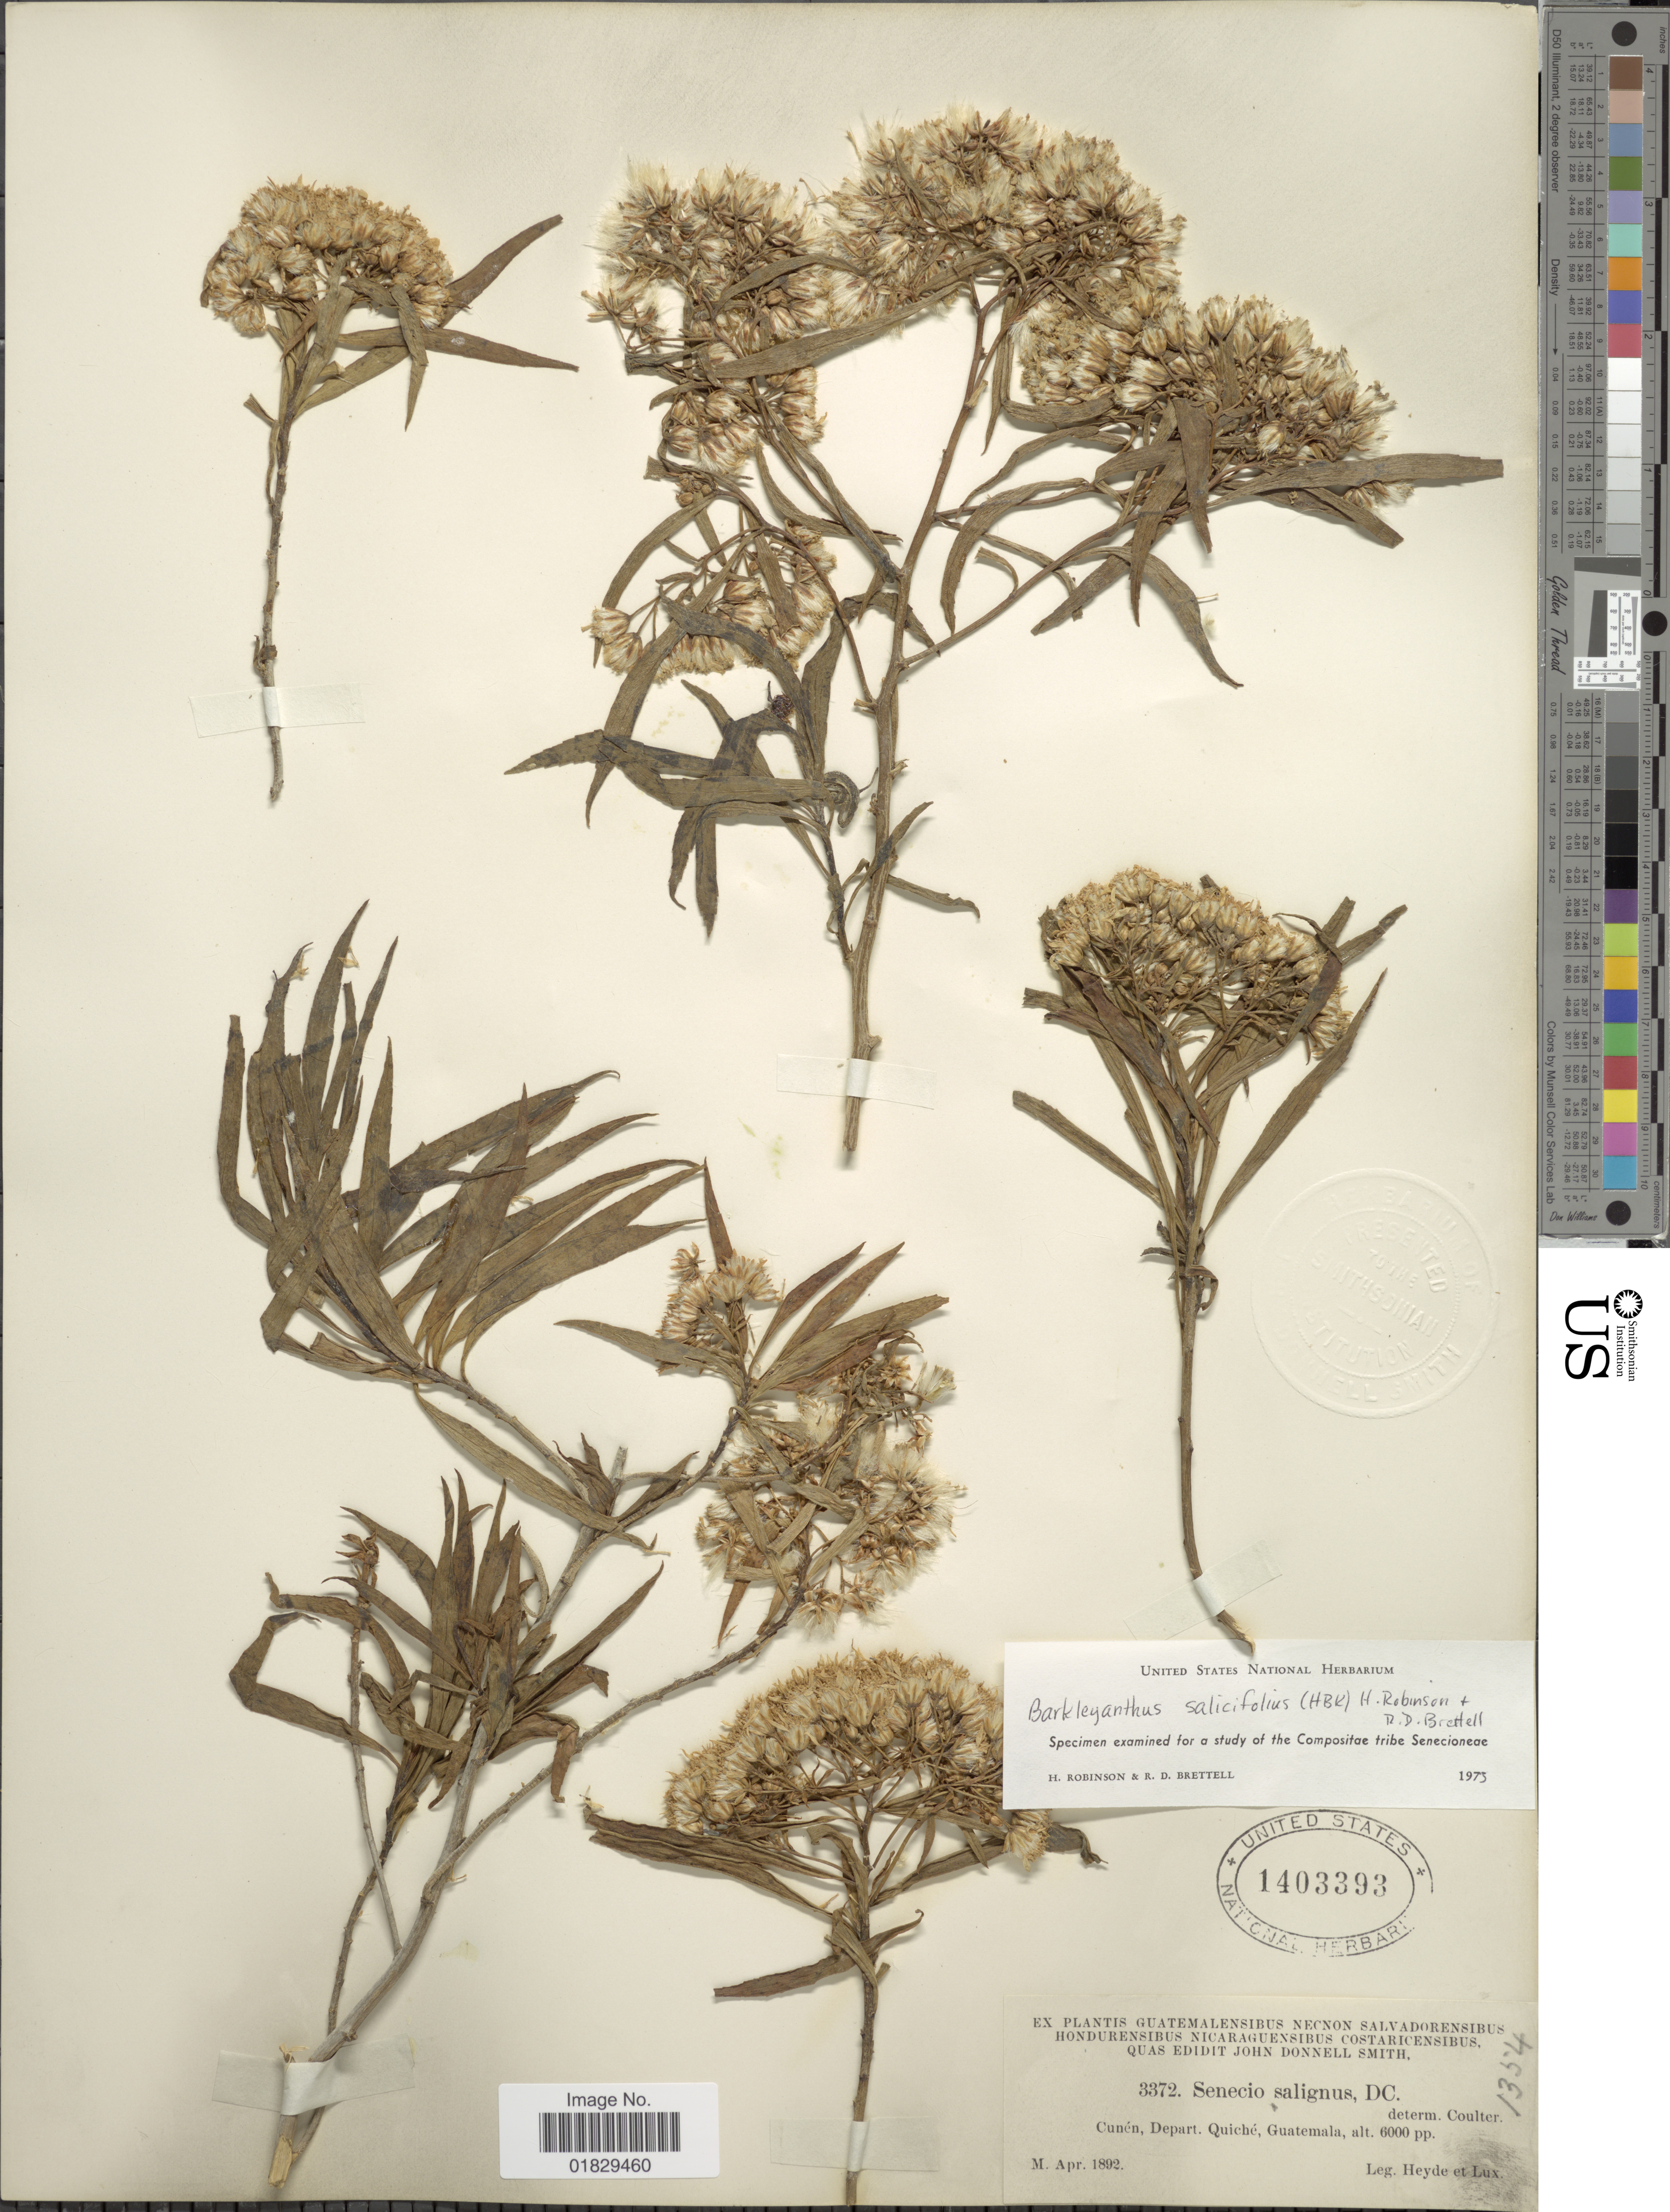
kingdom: Plantae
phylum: Tracheophyta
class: Magnoliopsida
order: Asterales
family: Asteraceae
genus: Barkleyanthus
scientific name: Barkleyanthus salicifolius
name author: (Kunth) H. Rob. & Brettell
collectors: Heyde & Lux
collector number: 3372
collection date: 1892-04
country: Guatemala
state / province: El Quiché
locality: Cunén, Depart. Quiché, Guatemala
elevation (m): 1829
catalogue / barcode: US 1403393